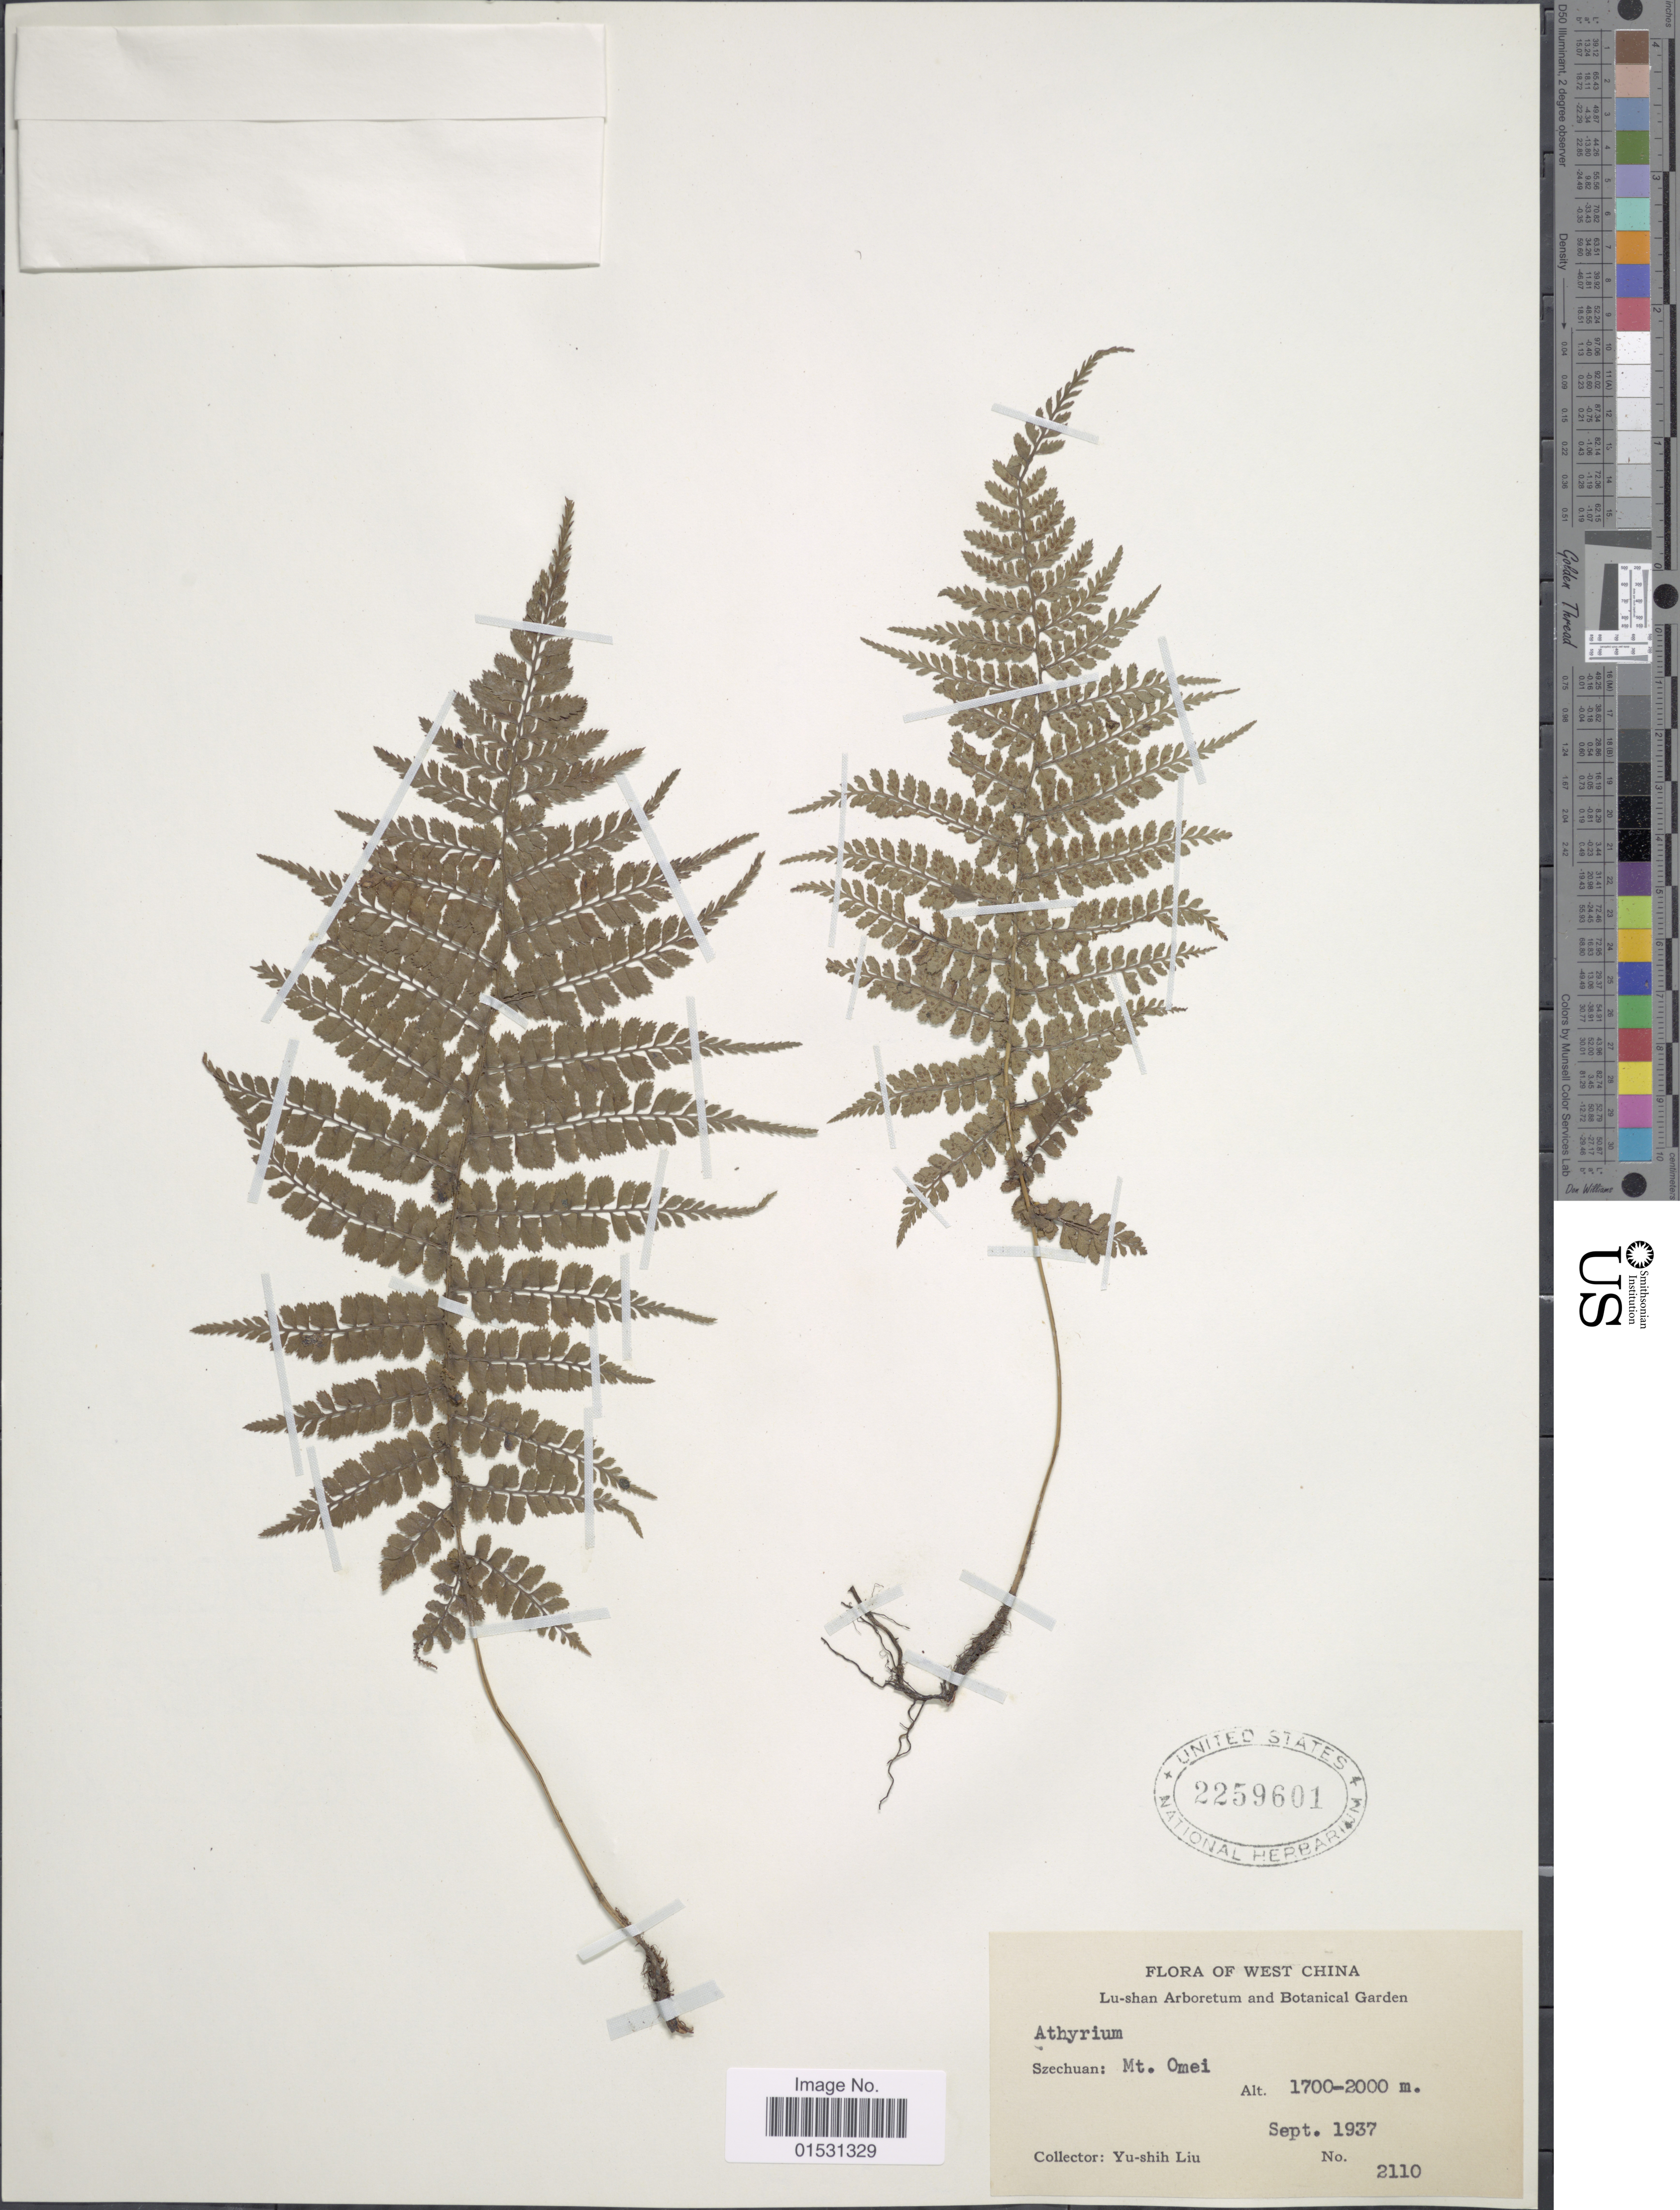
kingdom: Plantae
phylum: Tracheophyta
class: Polypodiopsida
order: Polypodiales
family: Athyriaceae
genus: Athyrium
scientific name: Athyrium sp.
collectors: Y.-S. Liu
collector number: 2110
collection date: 1937-09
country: China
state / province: Sichuan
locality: West China. Szechuan: Mt. Omei.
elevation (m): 1700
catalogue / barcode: US 2259601